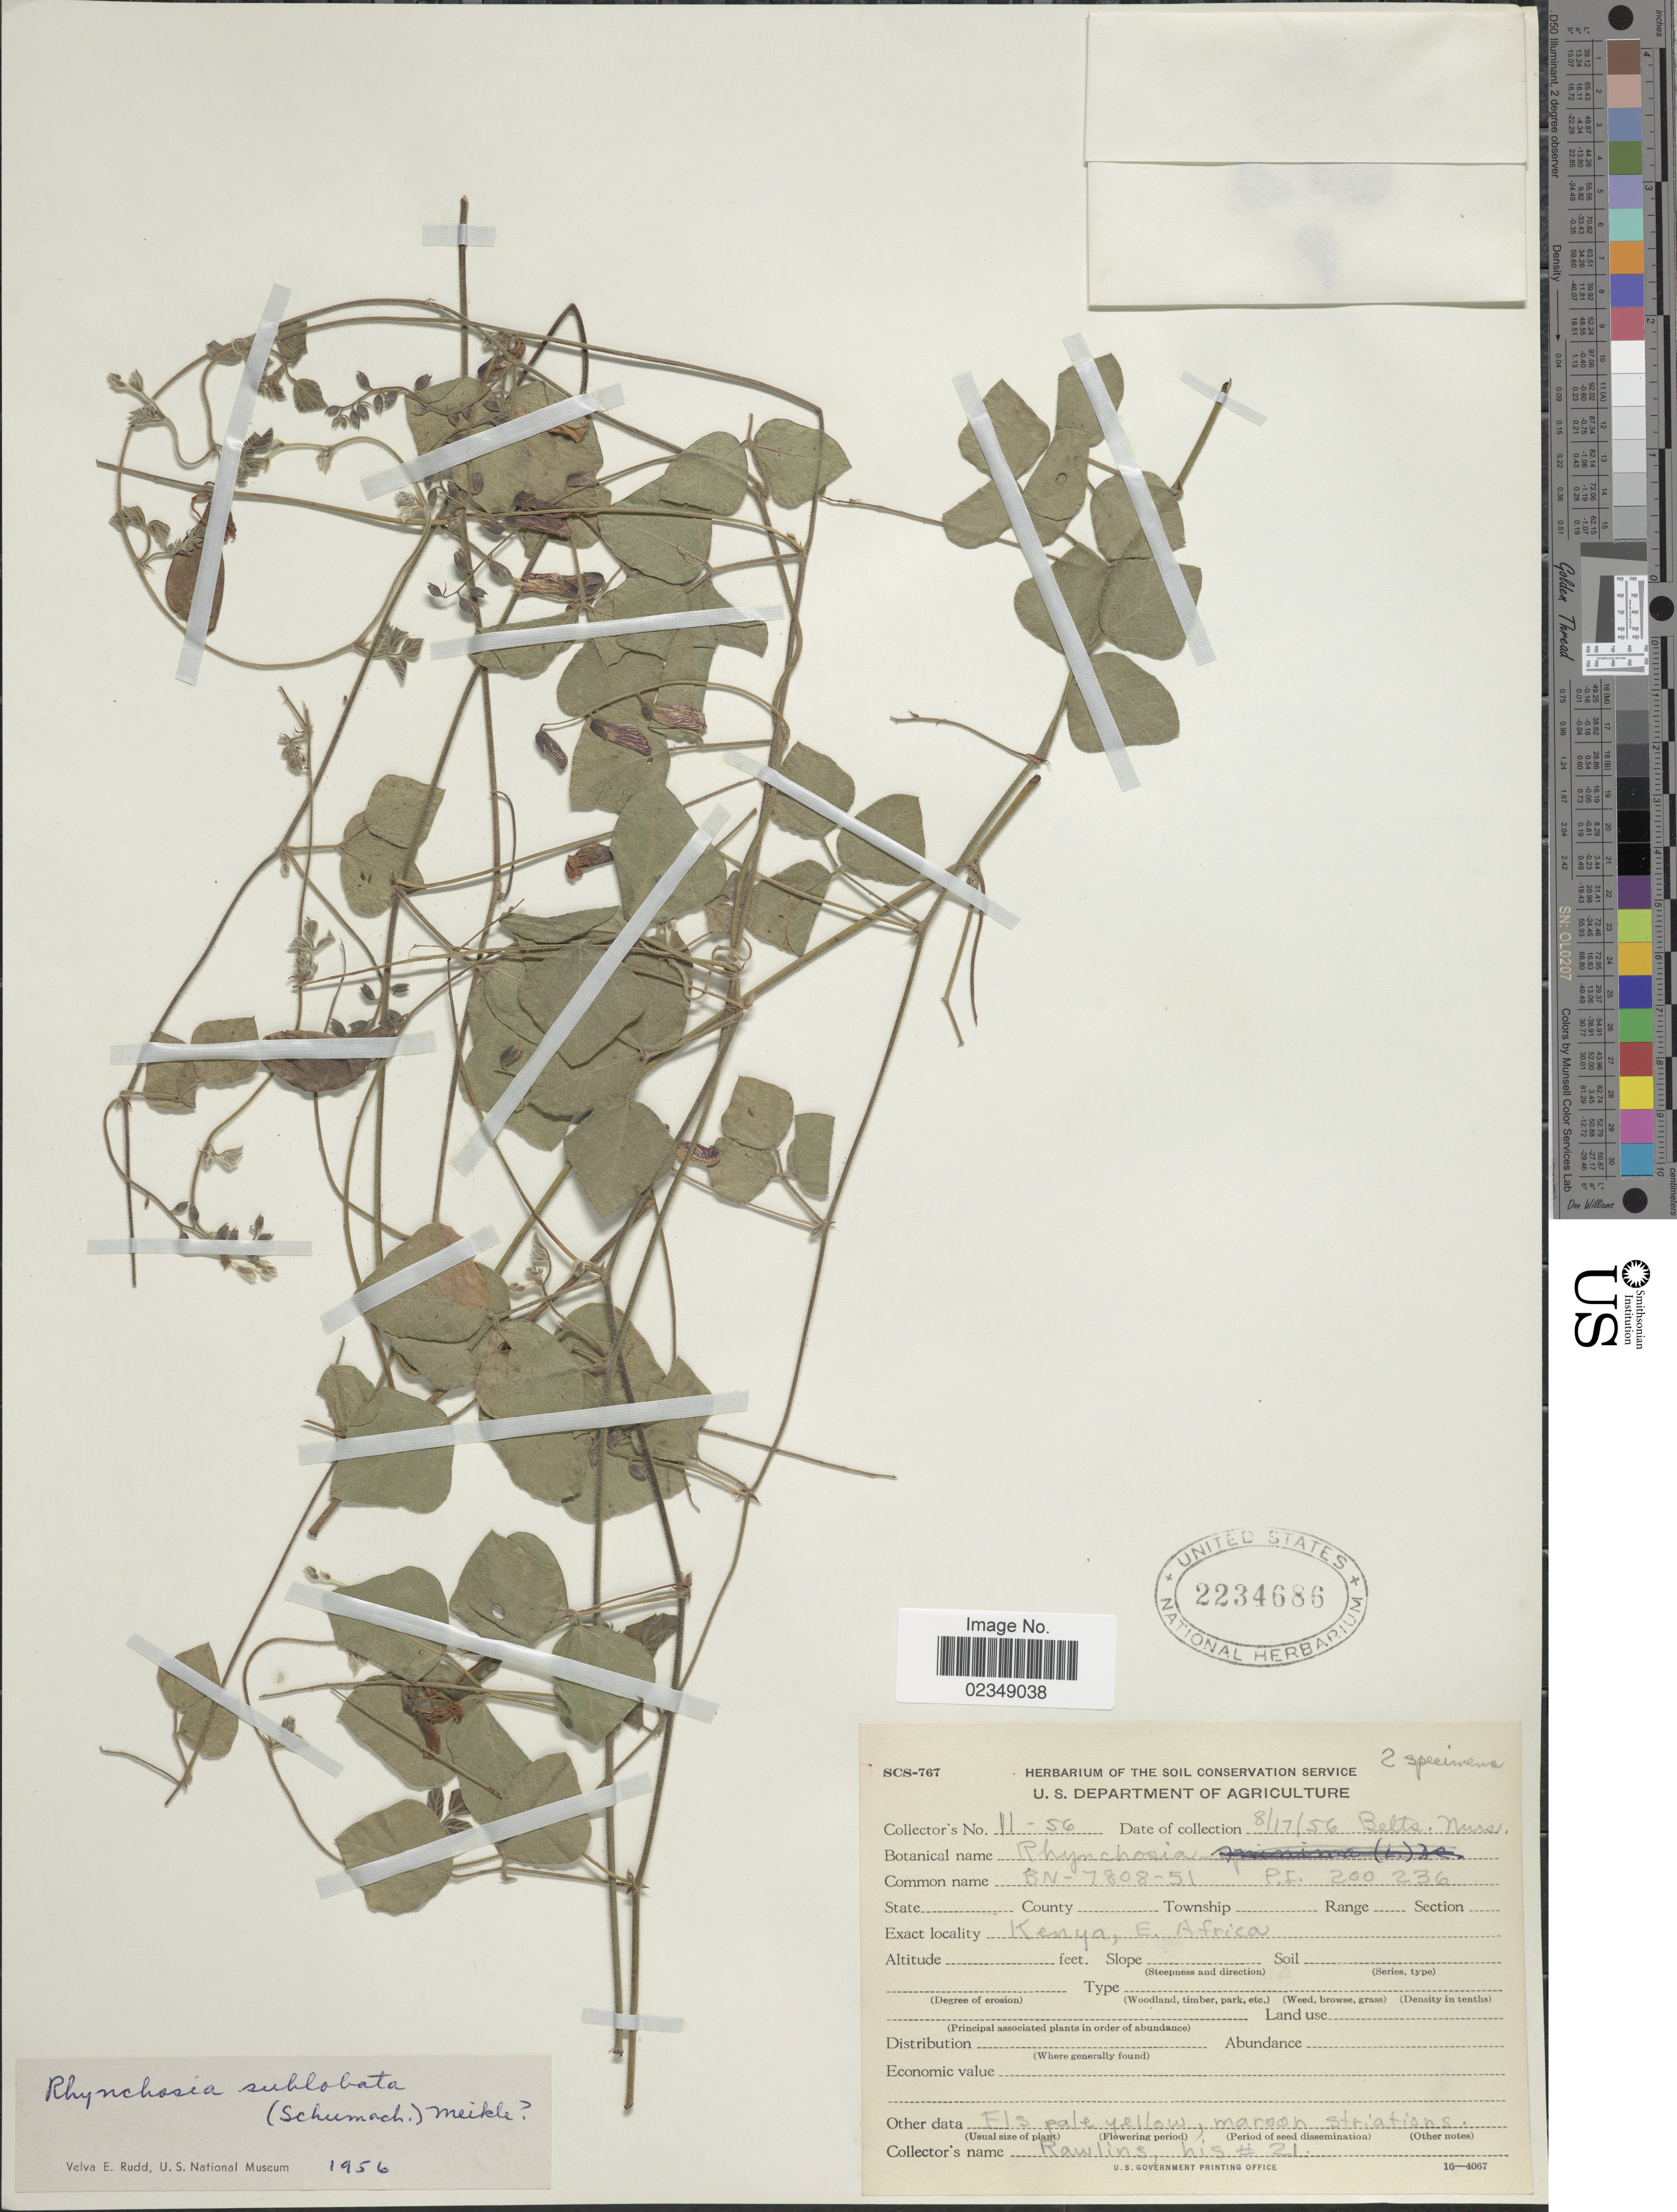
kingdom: Plantae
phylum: Tracheophyta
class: Magnoliopsida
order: Fabales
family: Fabaceae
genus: Rhynchosia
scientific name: Rhynchosia sublobata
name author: (Schumach.) Meikle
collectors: -. Rawlins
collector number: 21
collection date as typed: Transcribed d/m/y: 17/8/56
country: Kenya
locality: E. Africa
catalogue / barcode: US 2234686